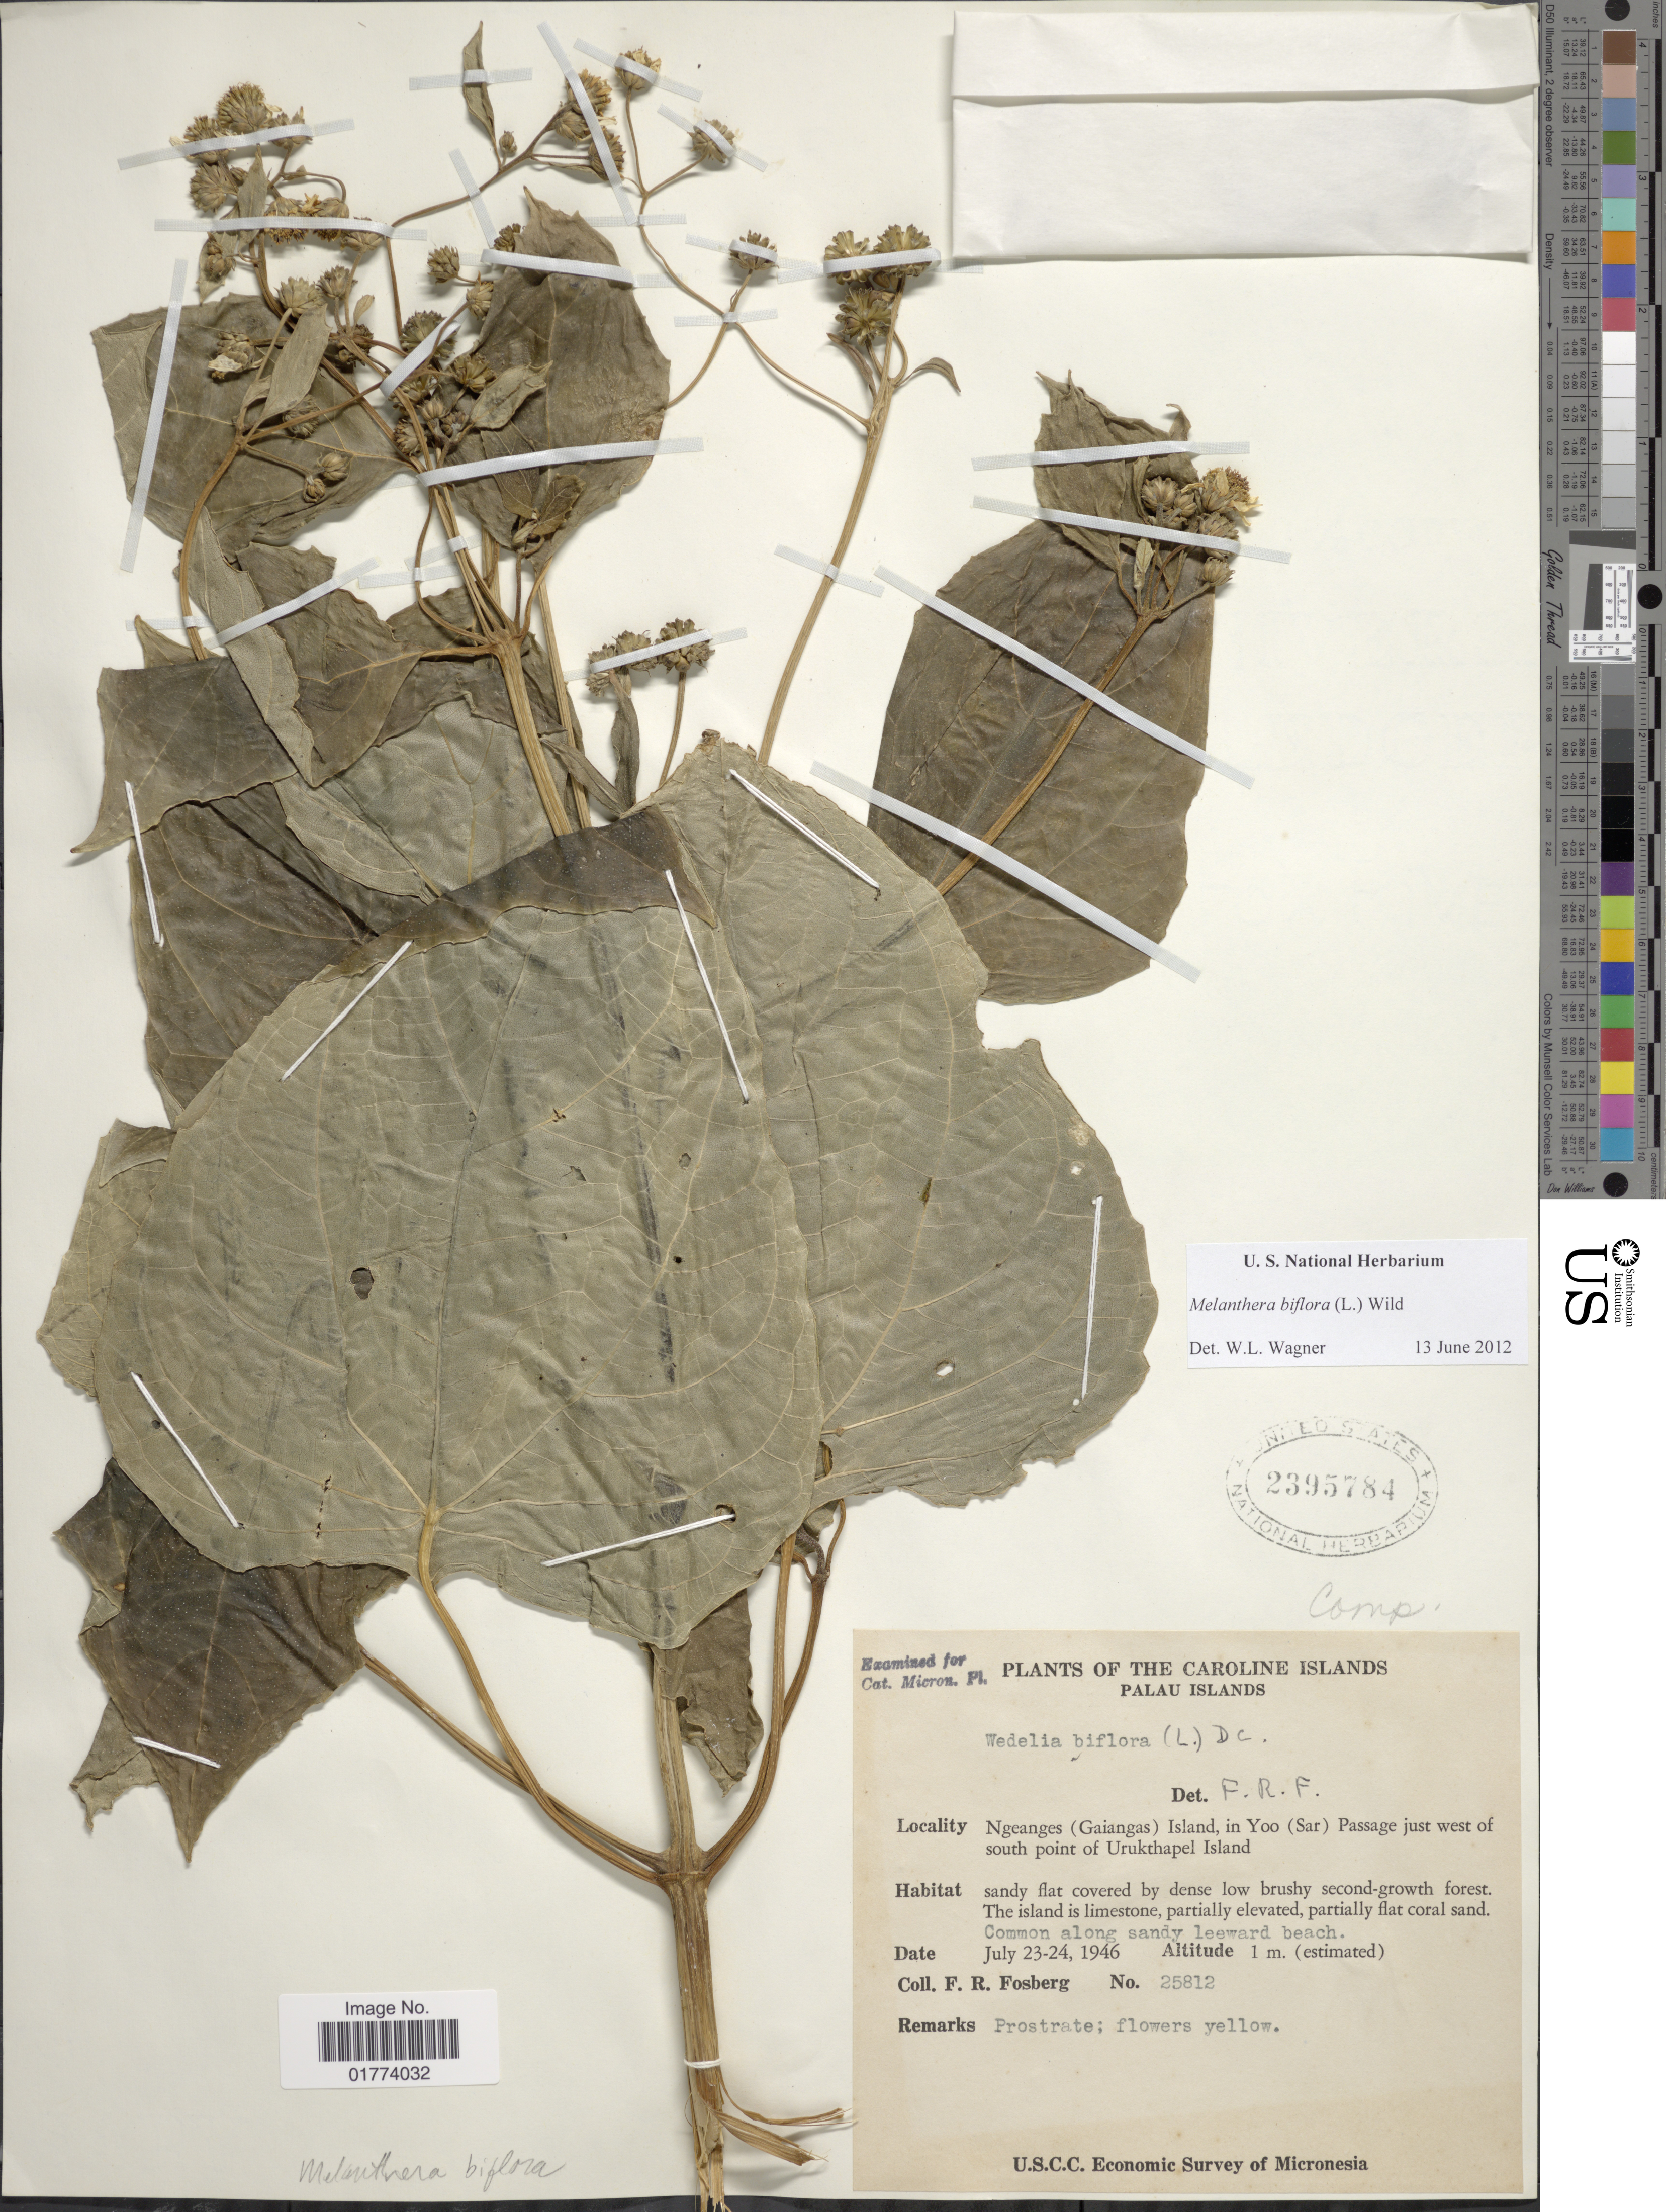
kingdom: Plantae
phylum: Tracheophyta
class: Magnoliopsida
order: Asterales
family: Asteraceae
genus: Wollastonia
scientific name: Wollastonia biflora var. biflora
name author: (L.) DC.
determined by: Wagner, W. L., (BOT), Smithsonian Institution - National Museum of Natural History (UNITED STATES)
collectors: F. R. Fosberg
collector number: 25812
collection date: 1946-07-23/1946-07-24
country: Palau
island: Ngeanges (Gaiangas)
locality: Ngeanges (Gaiangas) Island, in Yoo (Sar) Passage just west of south point of Urukthapel Island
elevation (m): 1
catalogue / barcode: US 2395784